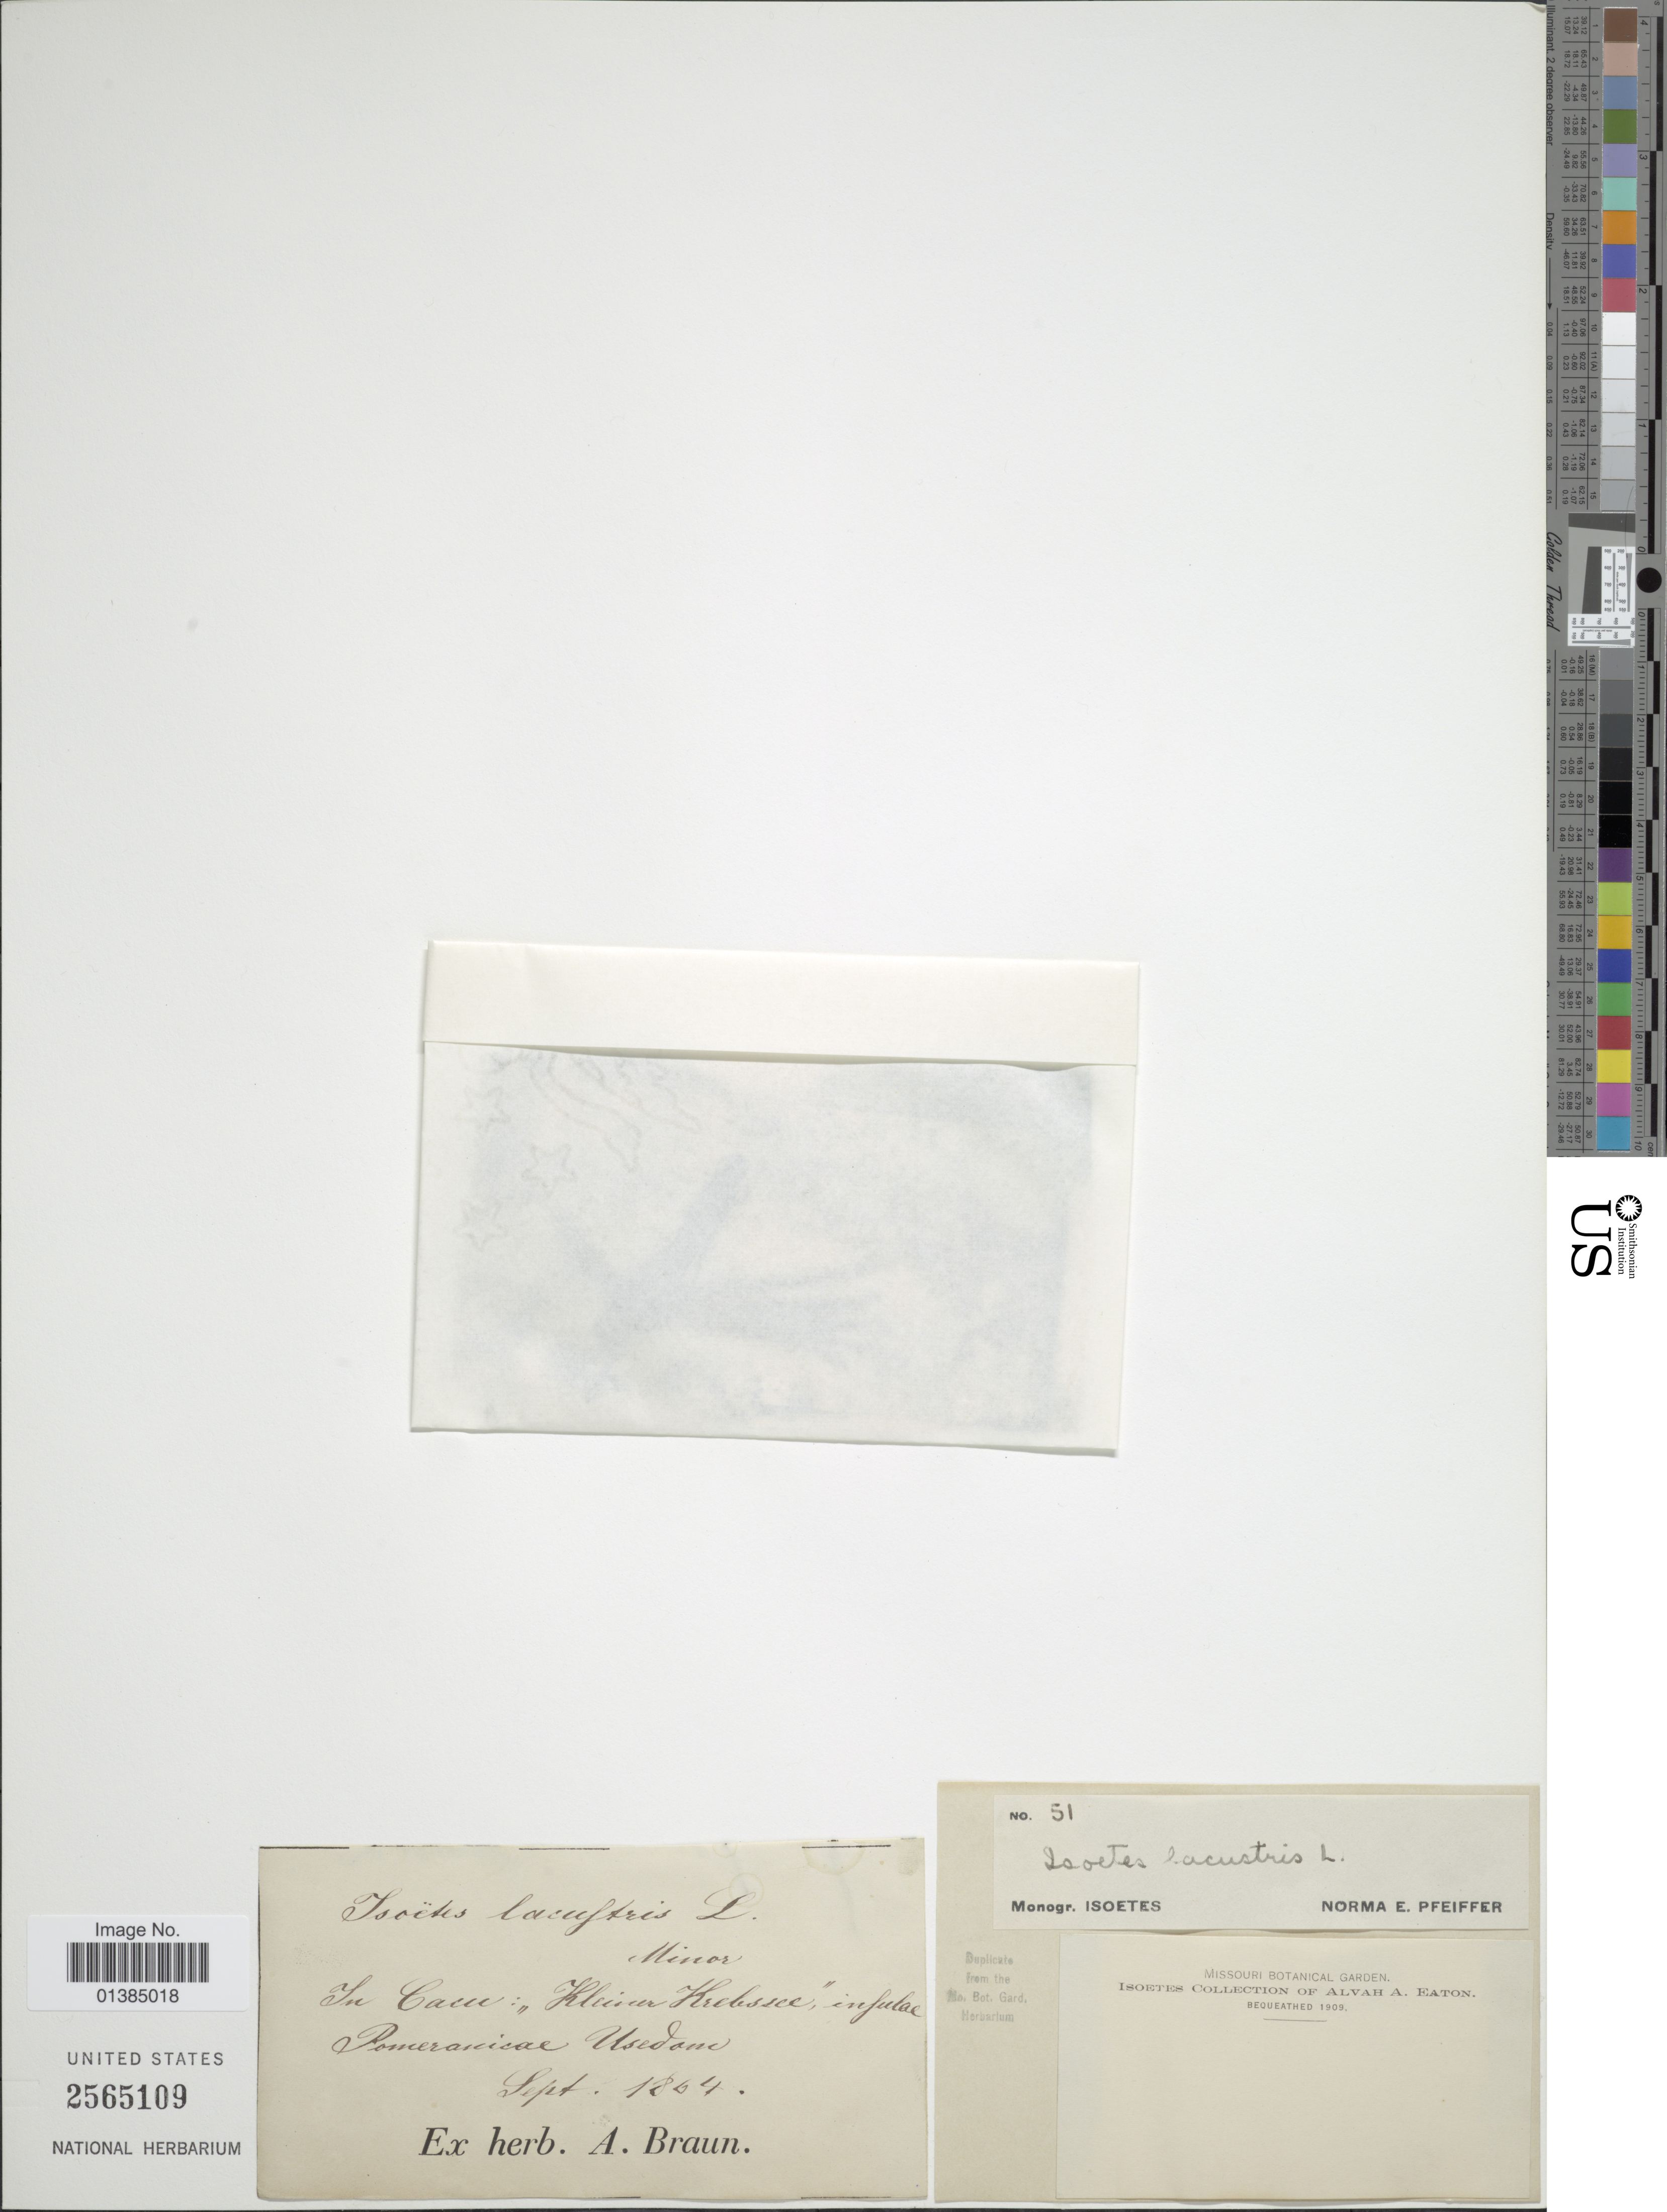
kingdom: Plantae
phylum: Tracheophyta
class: Lycopodiopsida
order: Isoetales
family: Isoetaceae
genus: Isoetes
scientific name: Isoetes lacustris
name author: L.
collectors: ex herb. A. Braun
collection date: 1864-09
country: Germany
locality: In lacu: "Kleiner Krebssee" insulae Pomeranicae Usedone.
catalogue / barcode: US 2565109